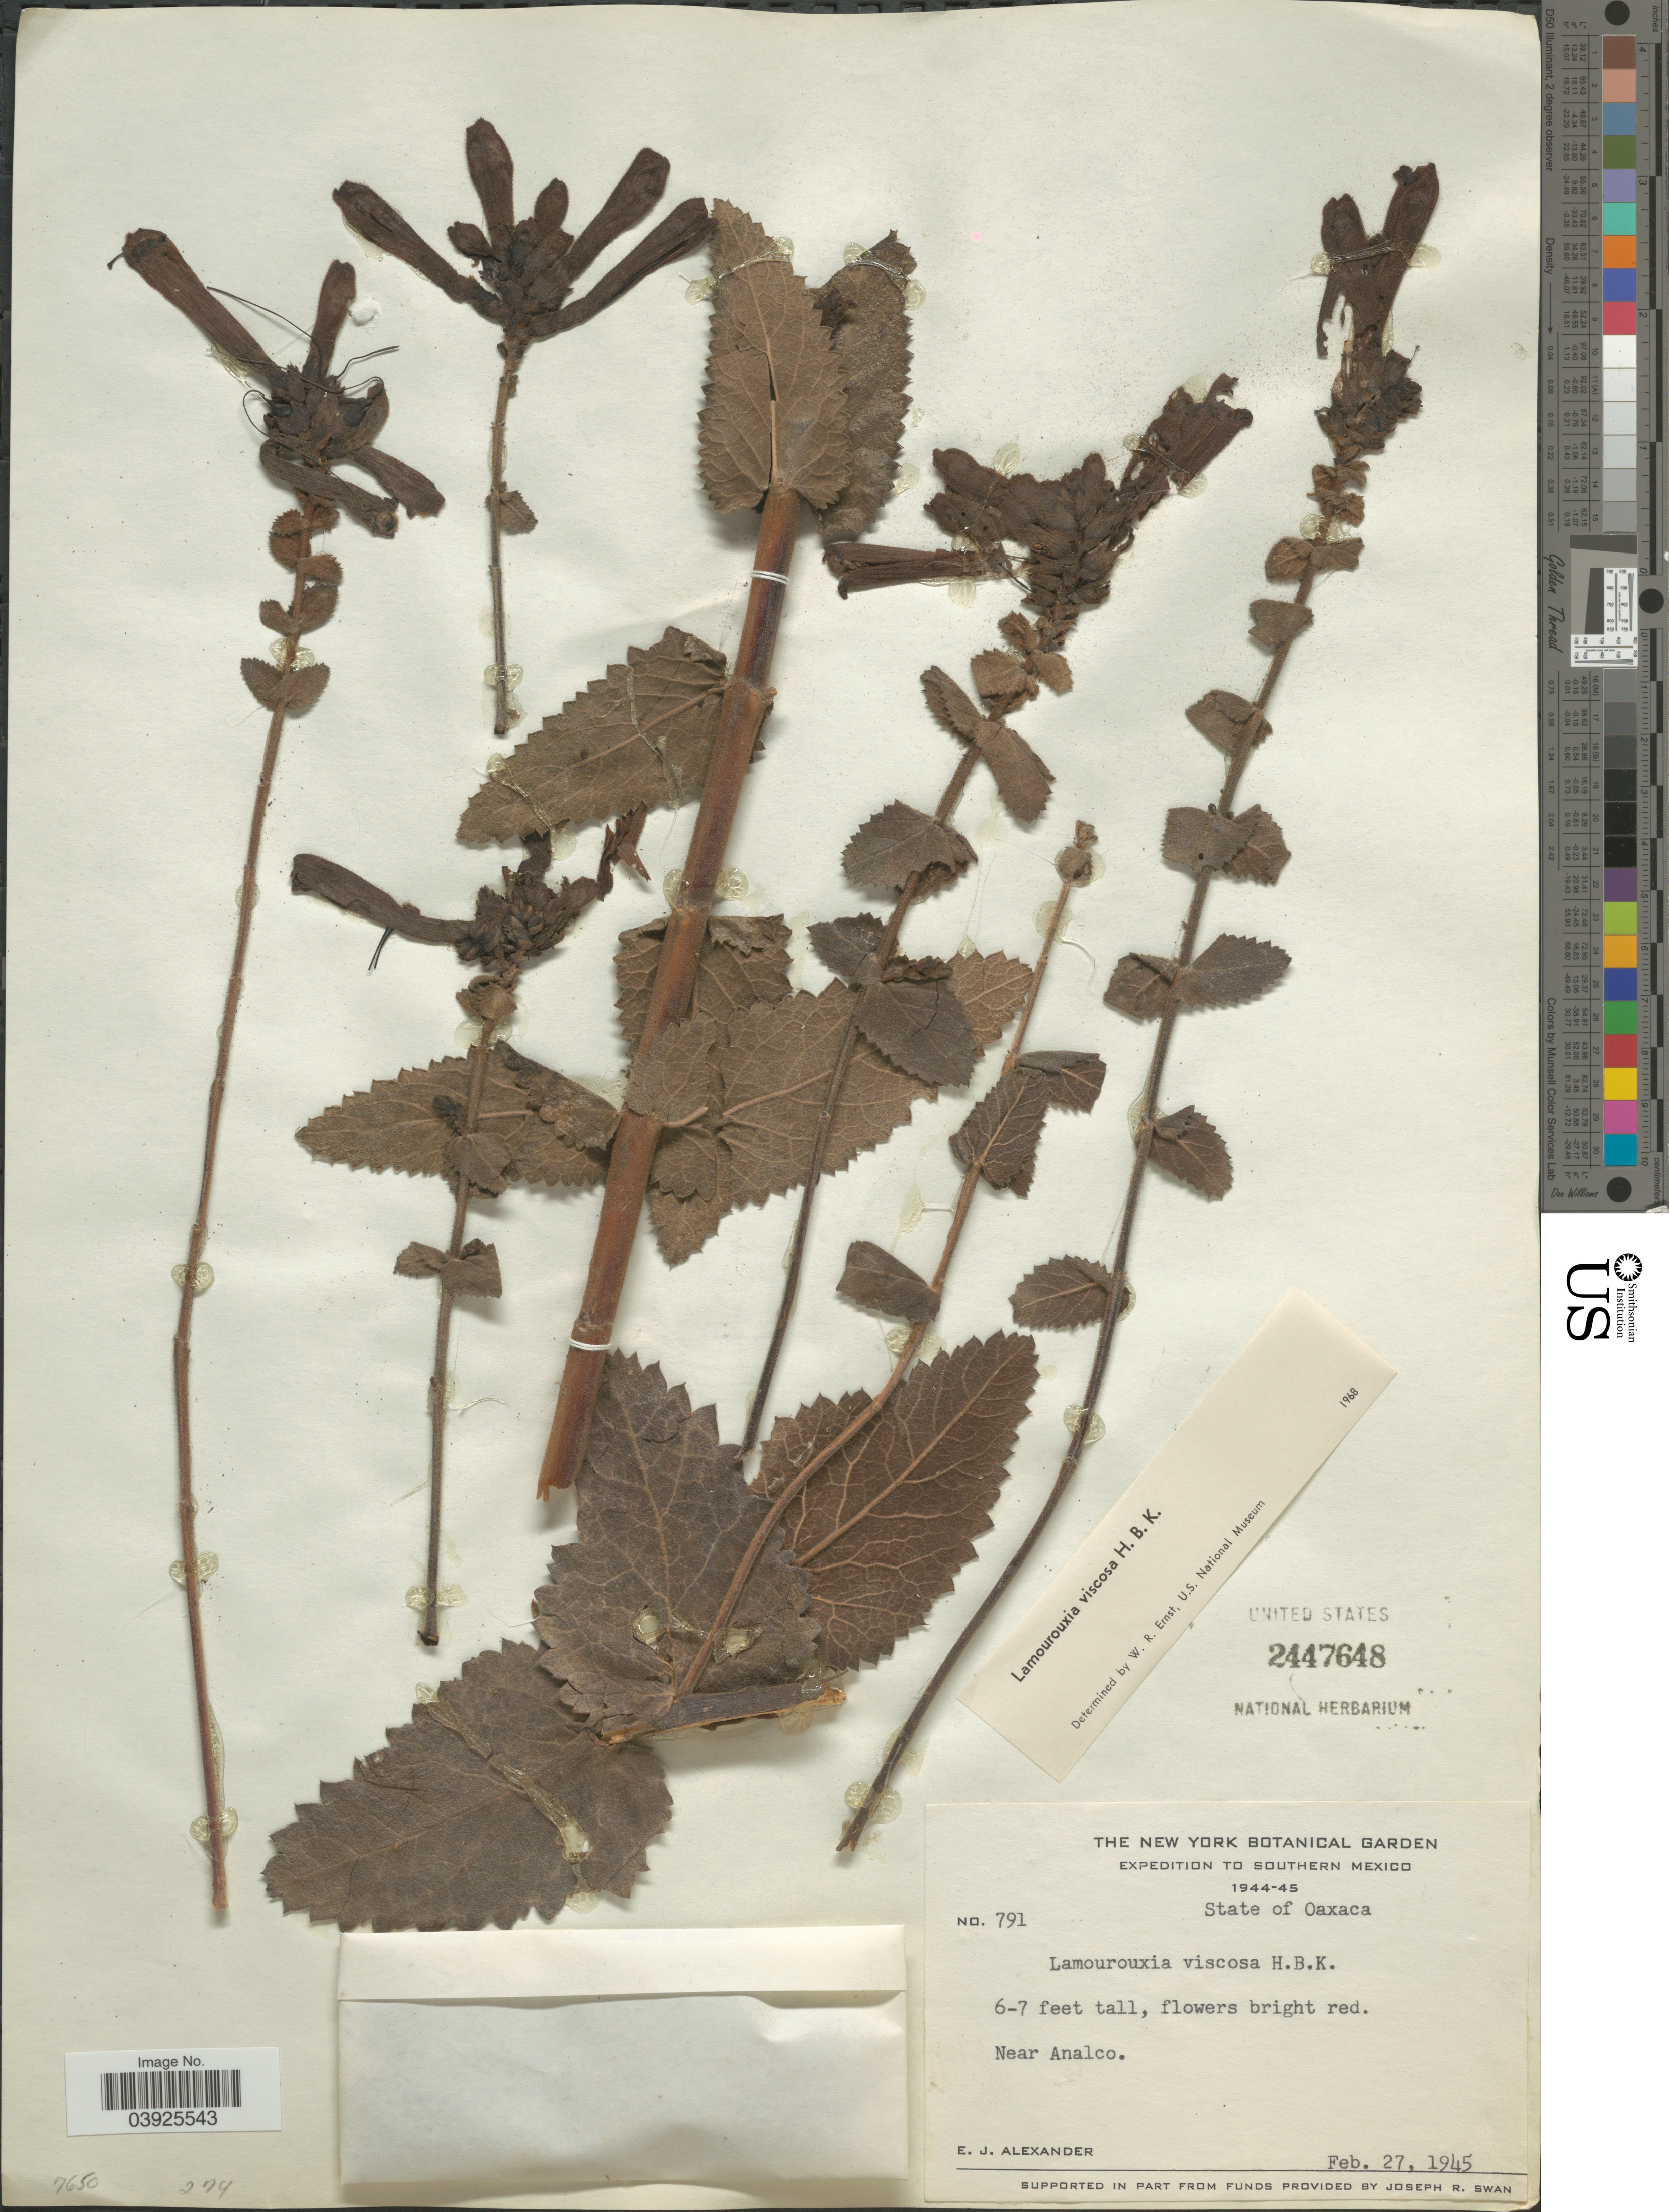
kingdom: Plantae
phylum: Tracheophyta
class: Magnoliopsida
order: Lamiales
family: Orobanchaceae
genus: Lamourouxia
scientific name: Lamourouxia viscosa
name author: Kunth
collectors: E. J. Alexander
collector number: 791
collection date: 1945-02-27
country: Mexico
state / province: Oaxaca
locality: Southern Mexico. Near Analco.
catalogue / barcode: US 2447648